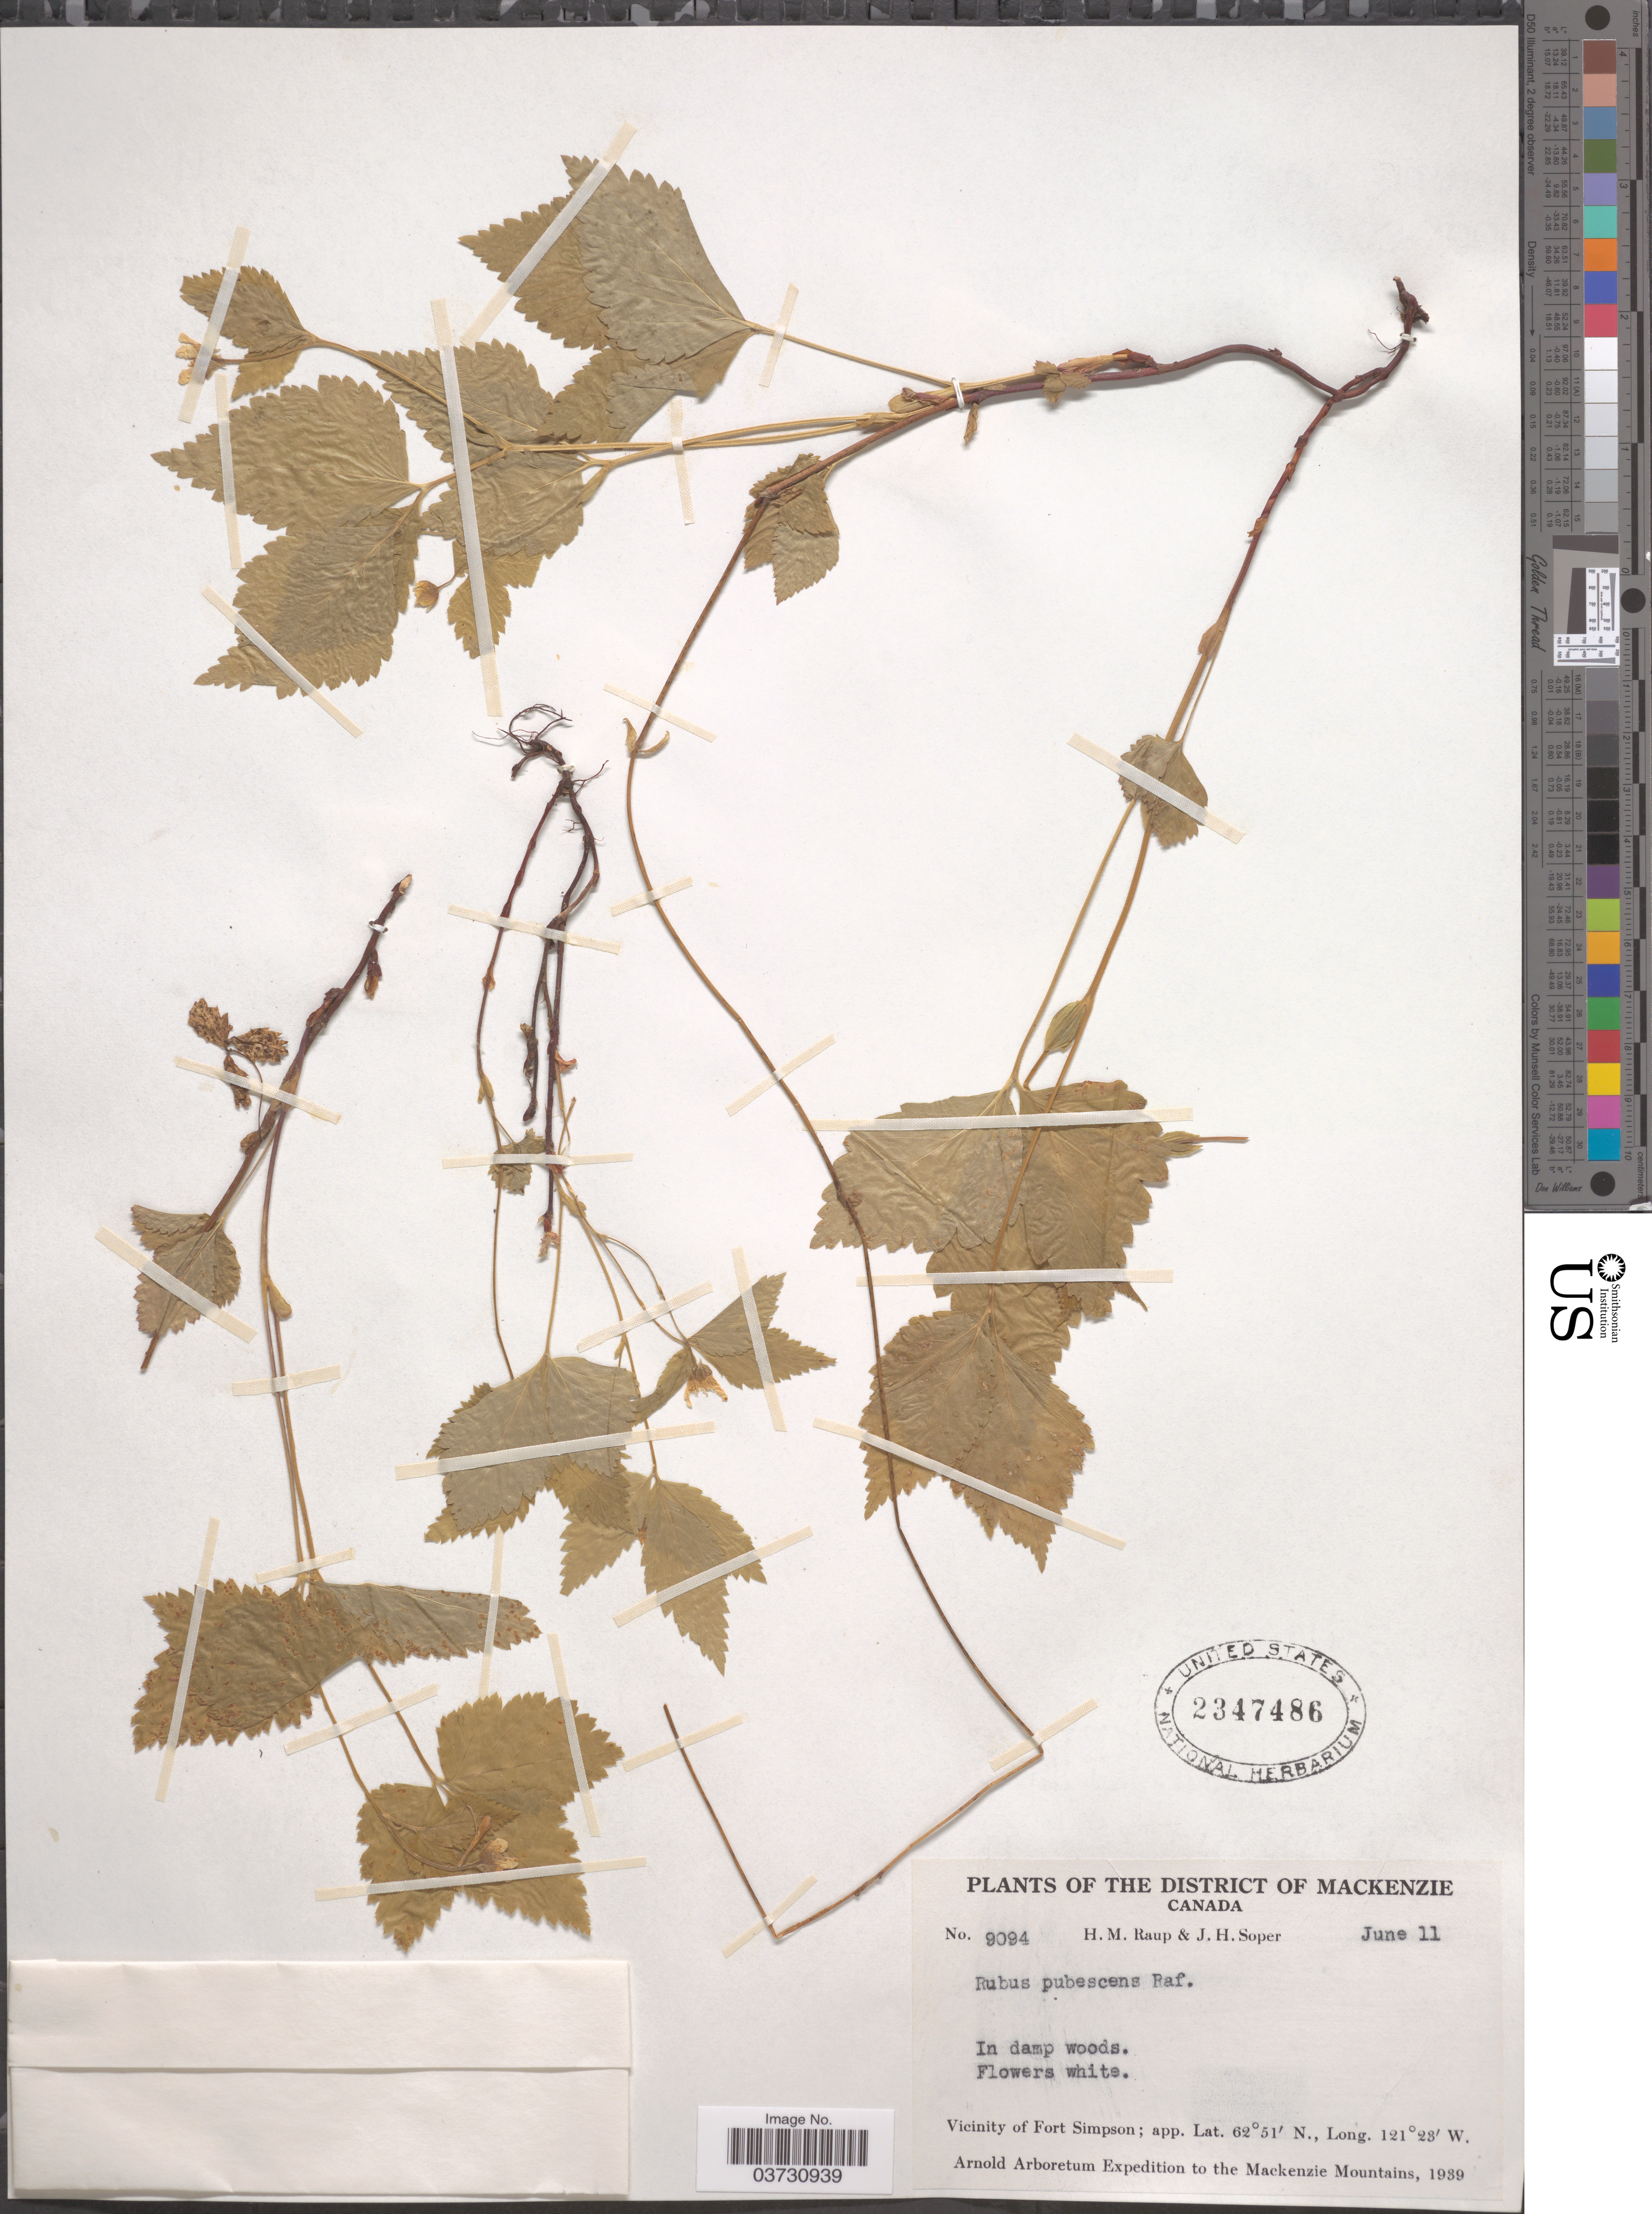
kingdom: Plantae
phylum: Tracheophyta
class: Magnoliopsida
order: Rosales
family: Rosaceae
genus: Rubus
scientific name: Rubus pubescens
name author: Raf.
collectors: H. Raup & J. H. Soper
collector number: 9094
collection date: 1939-06-11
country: Canada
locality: District of Mackenzie. Vicinity of Fort Simpson.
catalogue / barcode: US 2347486